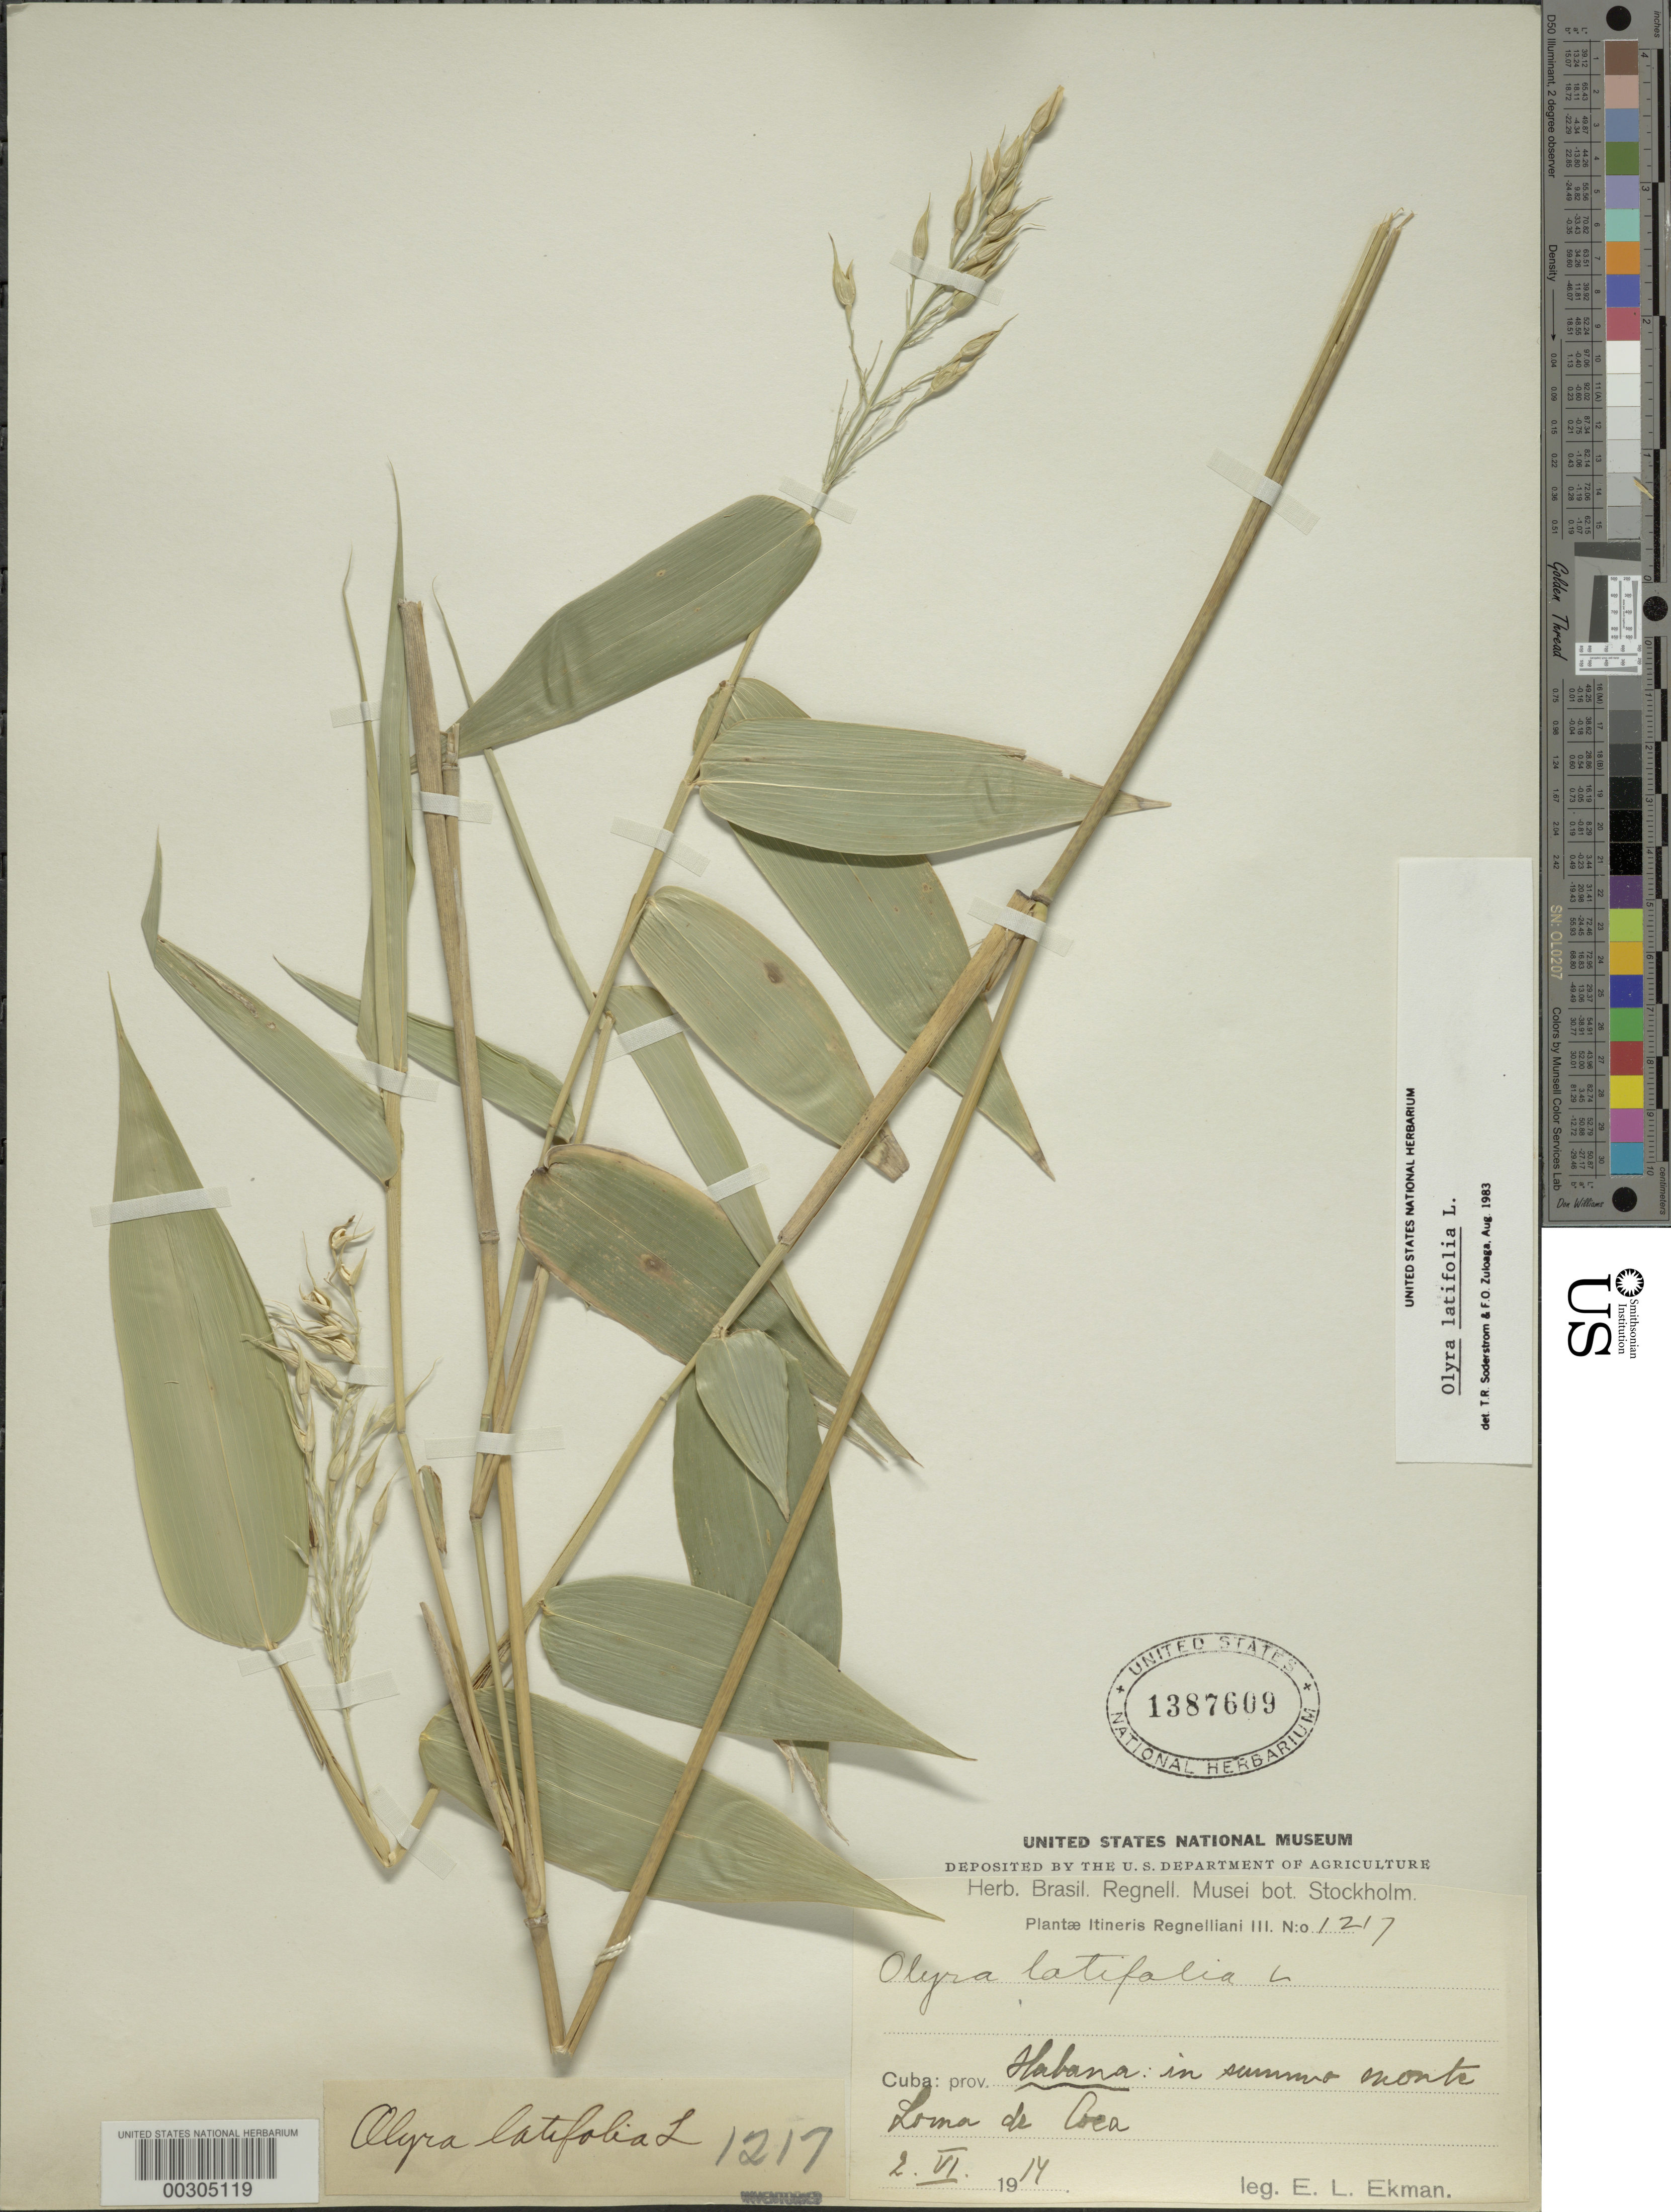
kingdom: Plantae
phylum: Tracheophyta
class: Liliopsida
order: Poales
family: Poaceae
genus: Olyra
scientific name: Olyra latifolia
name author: L.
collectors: E. L. Ekman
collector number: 1217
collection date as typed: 02 Jun 1914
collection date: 1914-06-02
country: Cuba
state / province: La Habana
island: Greater Antilles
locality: Lomar de Coca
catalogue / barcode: US 1387609